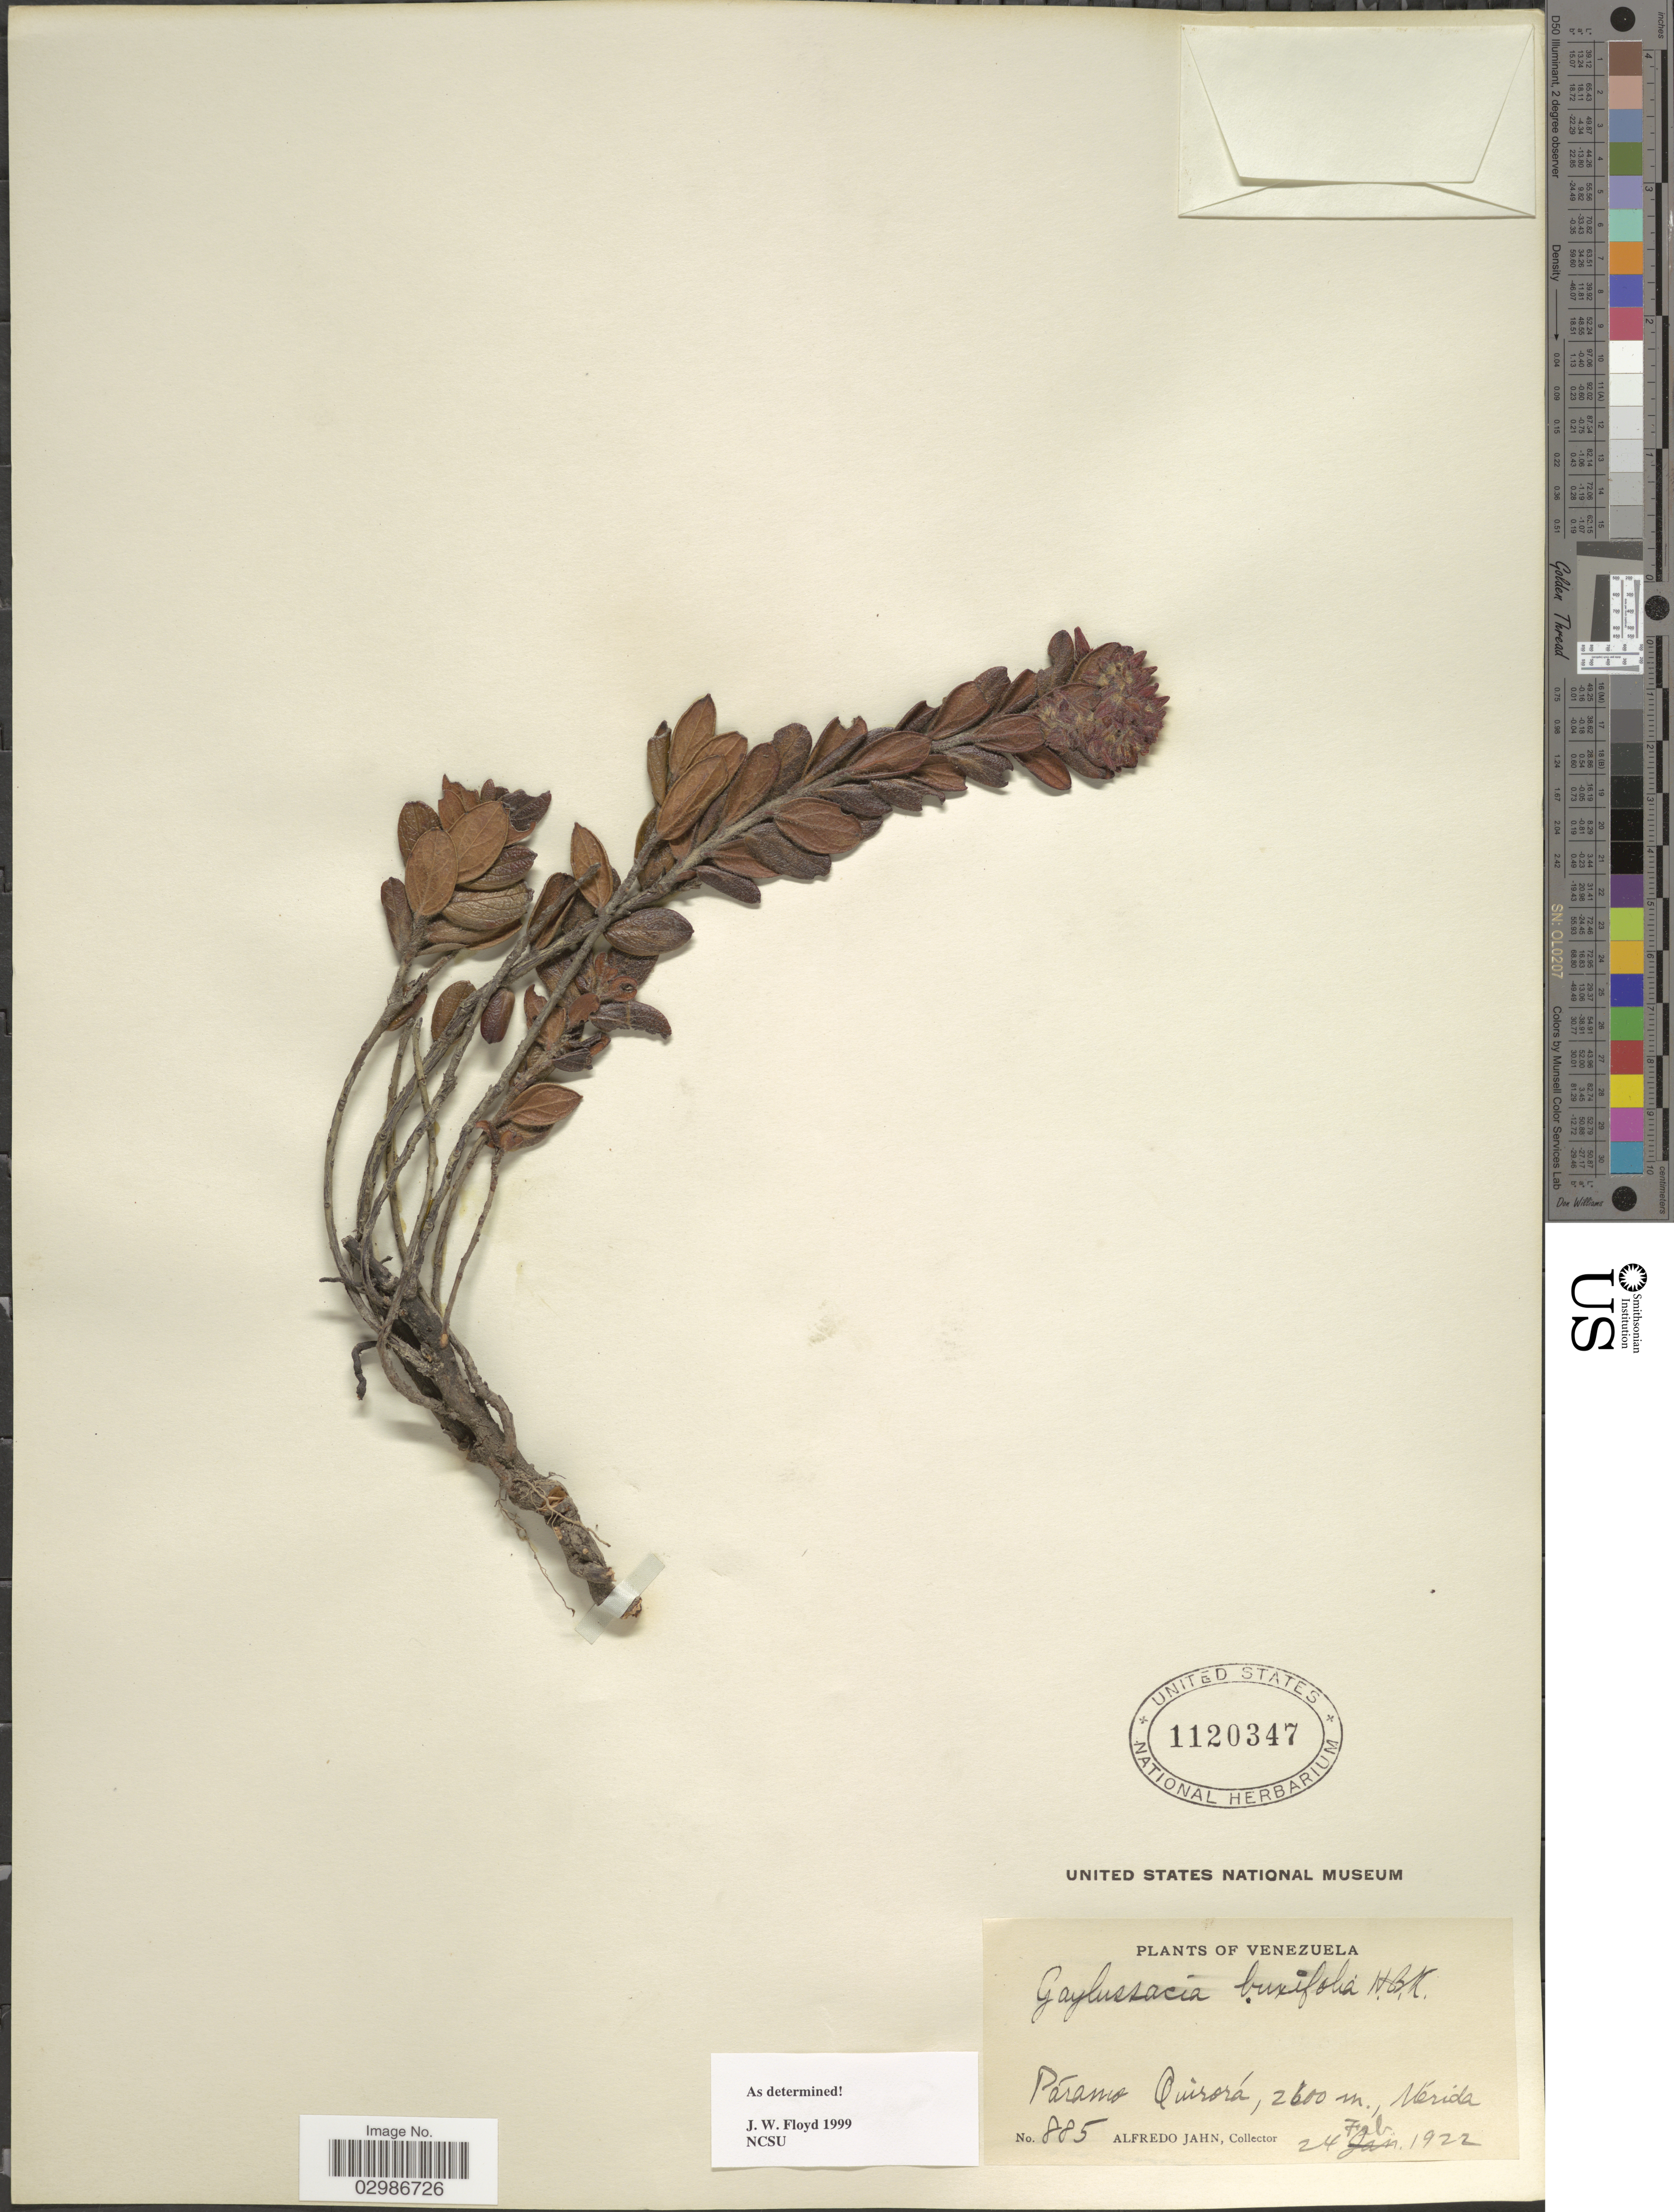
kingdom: Plantae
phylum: Tracheophyta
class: Magnoliopsida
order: Ericales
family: Ericaceae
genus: Gaylussacia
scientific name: Gaylussacia buxifolia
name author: Kunth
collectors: A. Jahn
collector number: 885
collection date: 1922-02-24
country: Venezuela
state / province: Mérida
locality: Páramo Quirorá.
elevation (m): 2600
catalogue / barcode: US 1120347